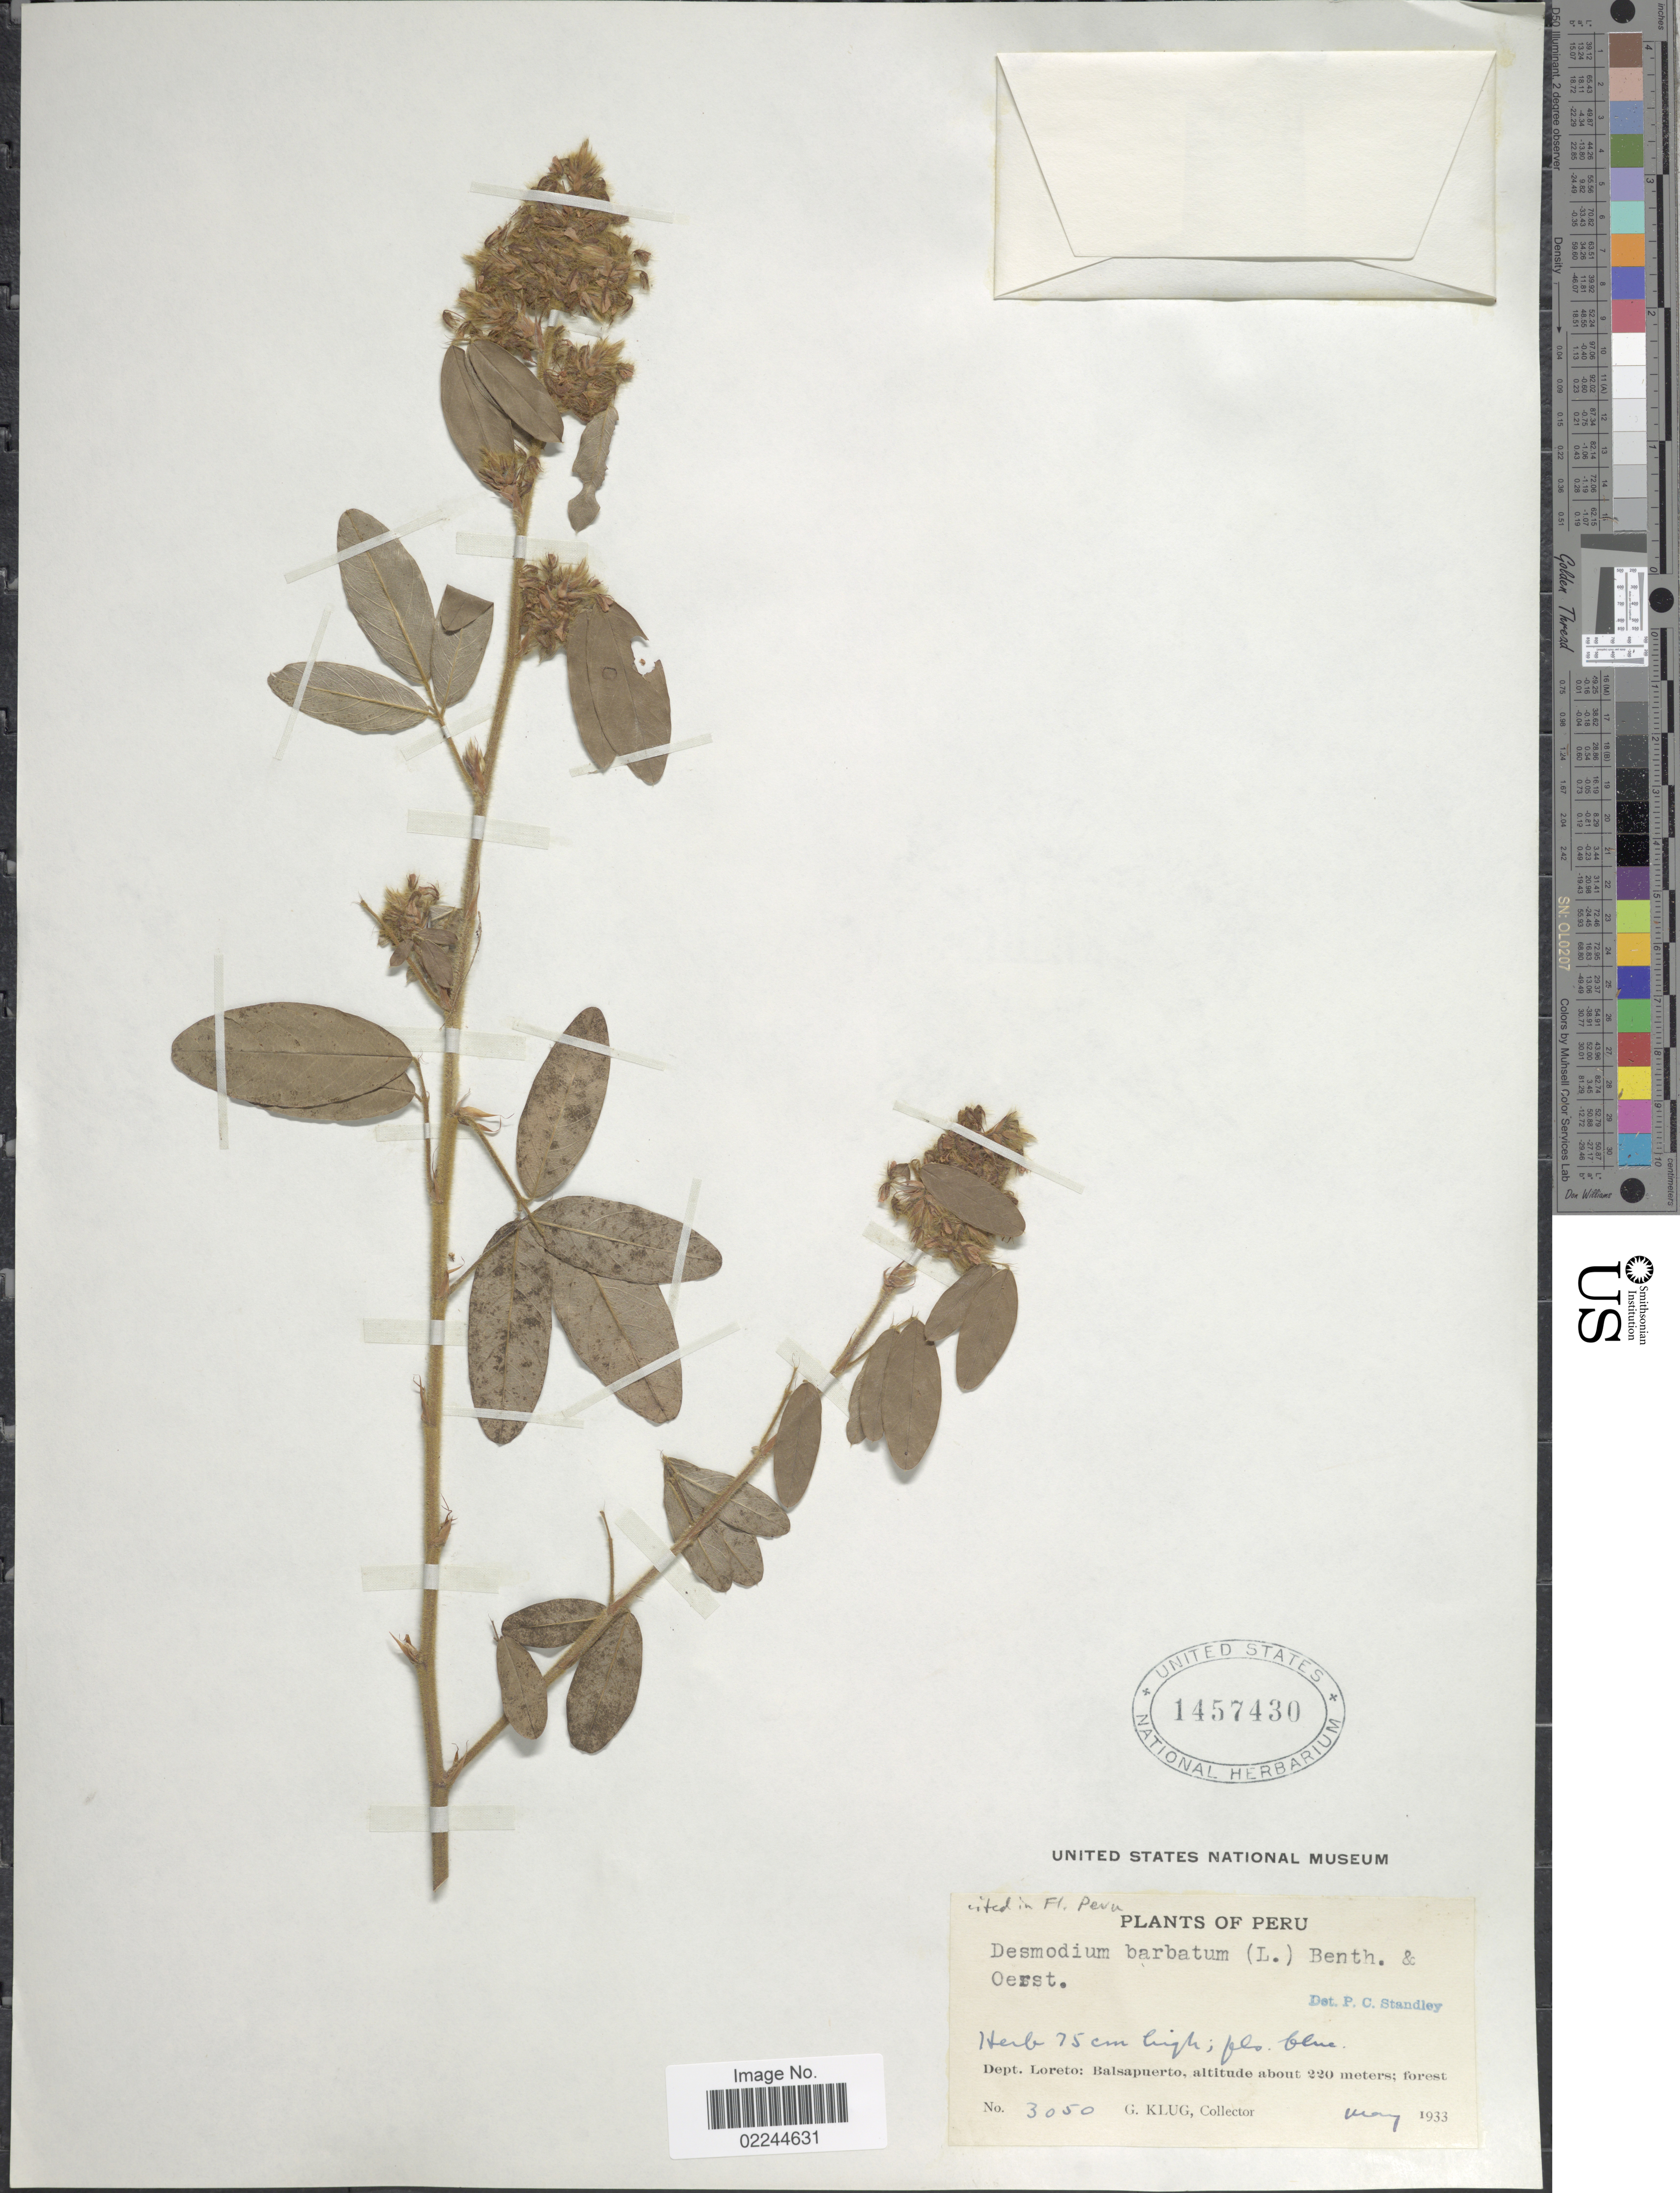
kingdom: Plantae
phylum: Tracheophyta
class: Magnoliopsida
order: Fabales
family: Fabaceae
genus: Grona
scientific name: Grona barbata var. barbata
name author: (L.) H. Ohashi & K. Ohashi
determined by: Strong, Mark T., (BOT), Smithsonian Institution - National Museum of Natural History (UNITED STATES)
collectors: G. Klug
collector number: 3050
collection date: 1933-05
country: Peru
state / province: Loreto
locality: Balsapuerto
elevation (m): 220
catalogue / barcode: US 1457430